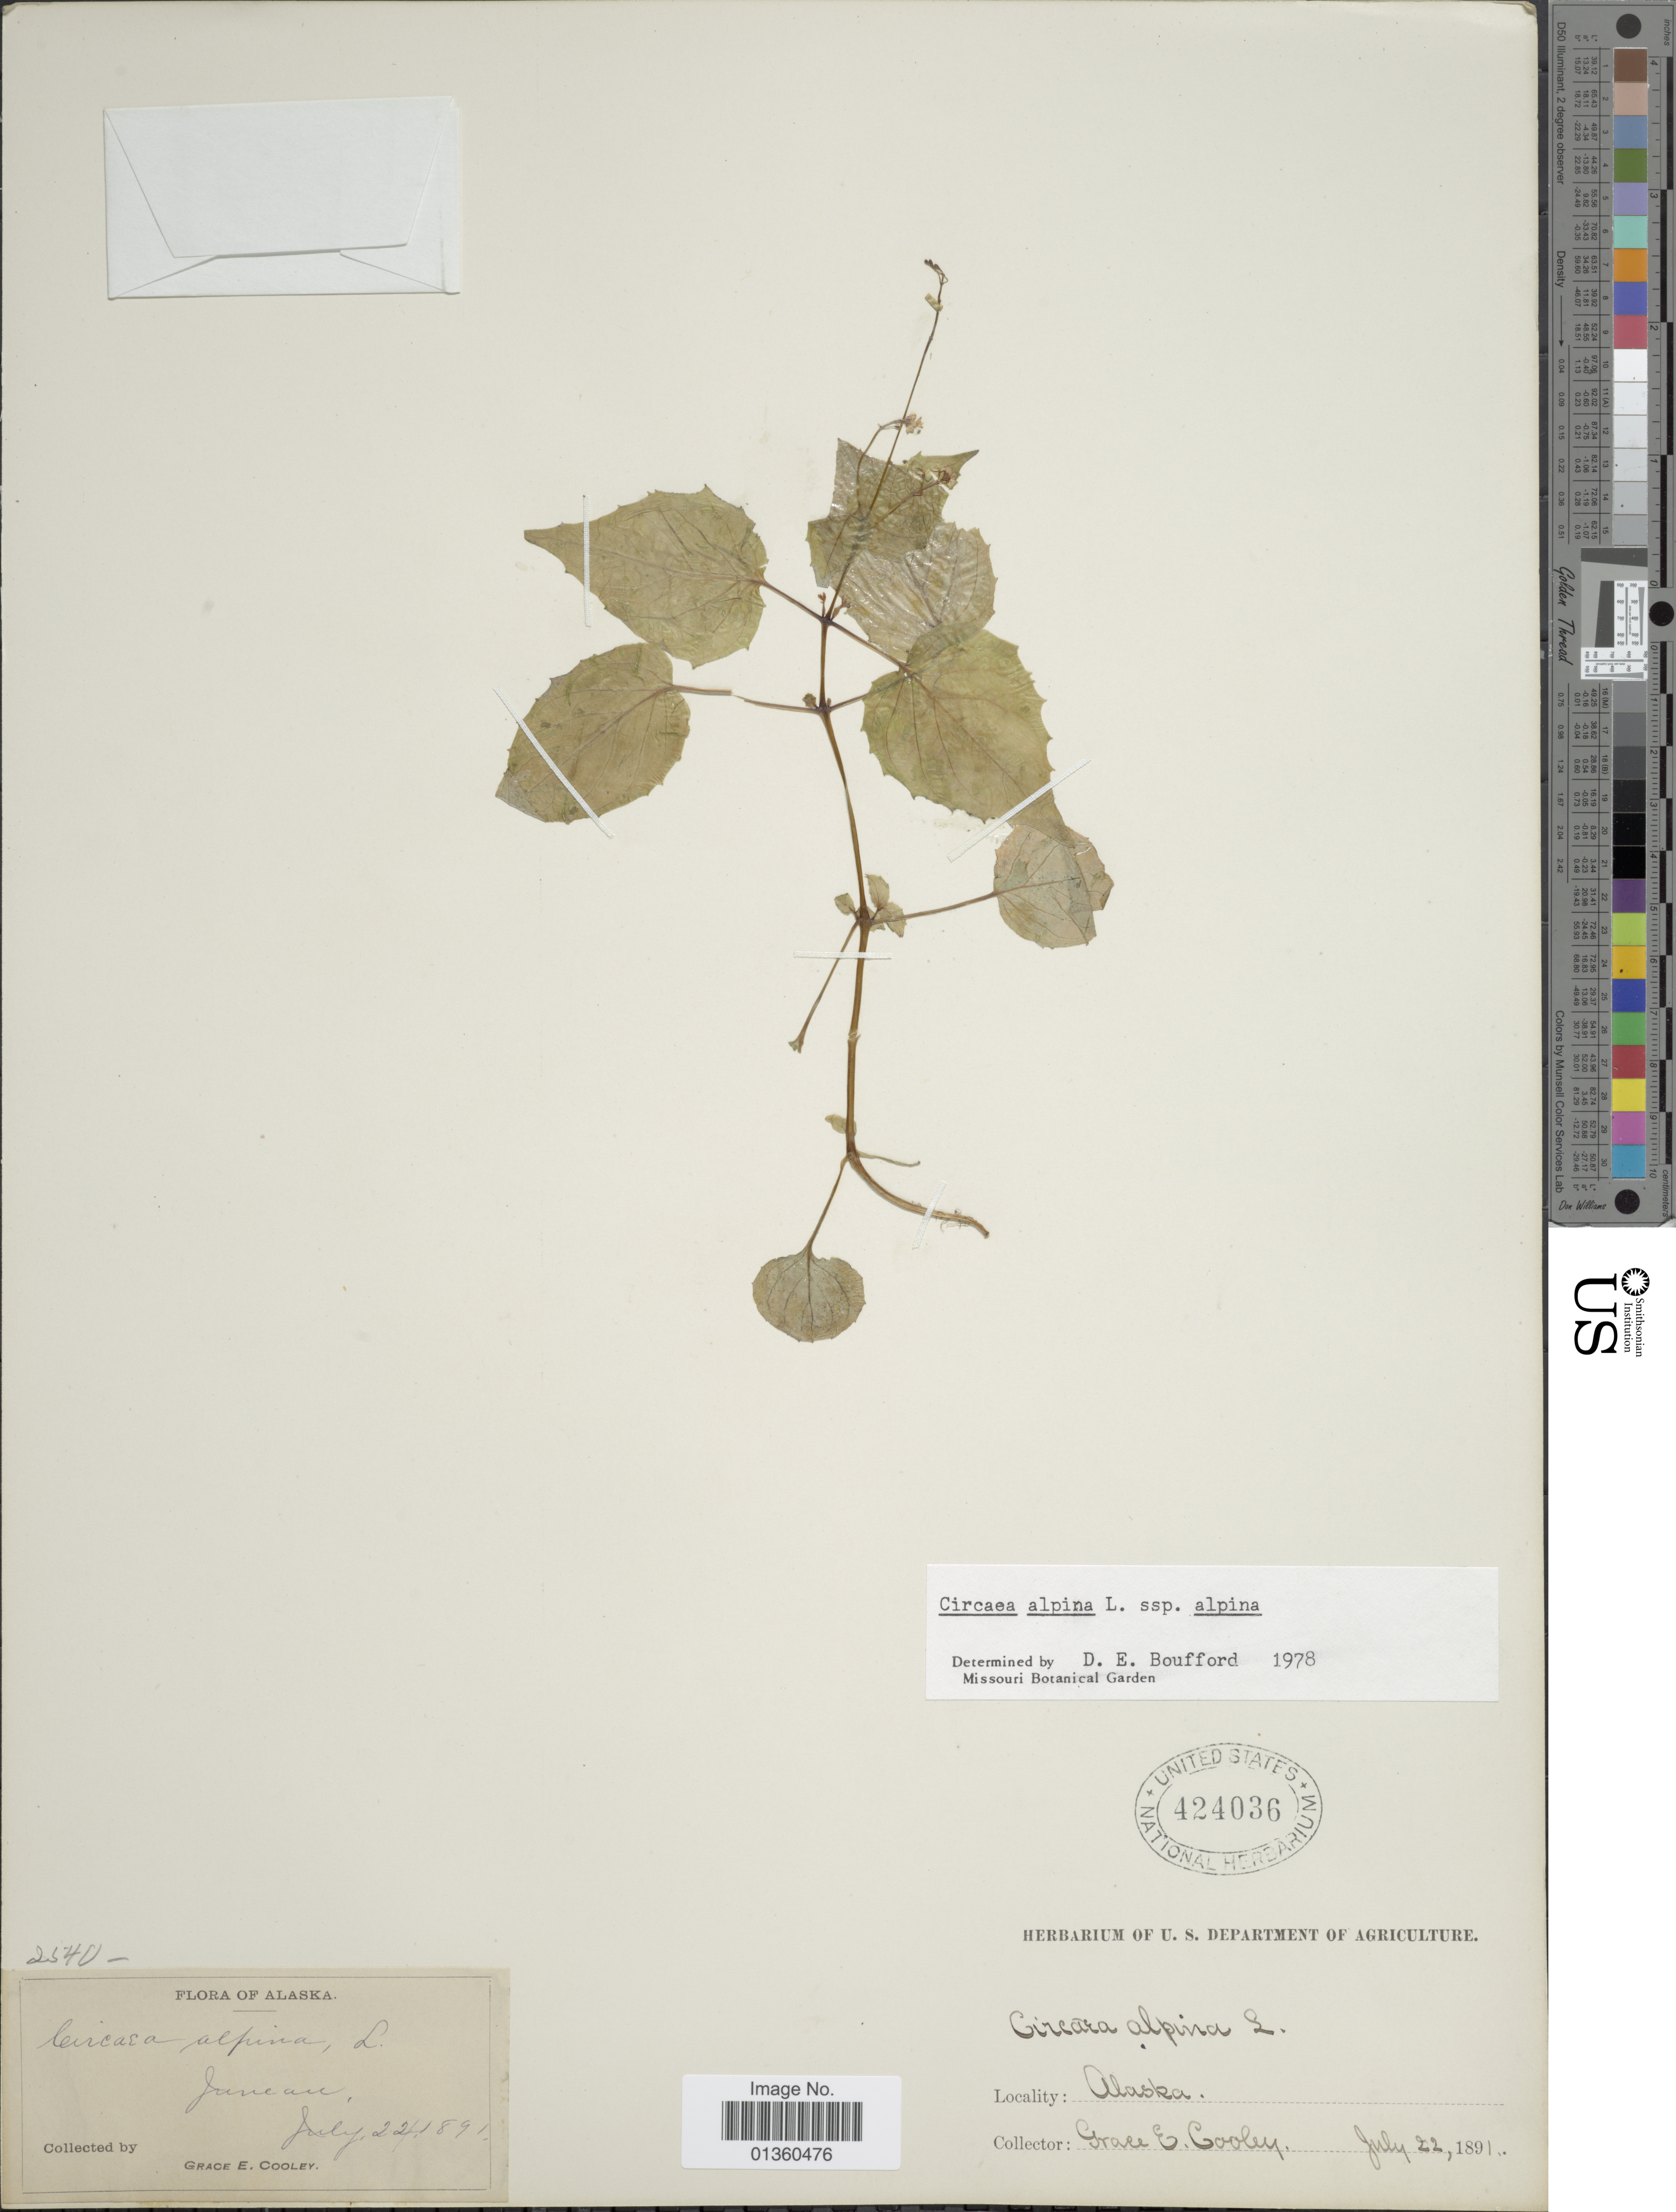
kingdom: Plantae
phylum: Tracheophyta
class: Magnoliopsida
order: Myrtales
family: Onagraceae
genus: Circaea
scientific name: Circaea alpina subsp. alpina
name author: L.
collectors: G. E. Cooley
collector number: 2540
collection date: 1891-07-22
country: United States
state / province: Alaska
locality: Juneau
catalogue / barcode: US 424036